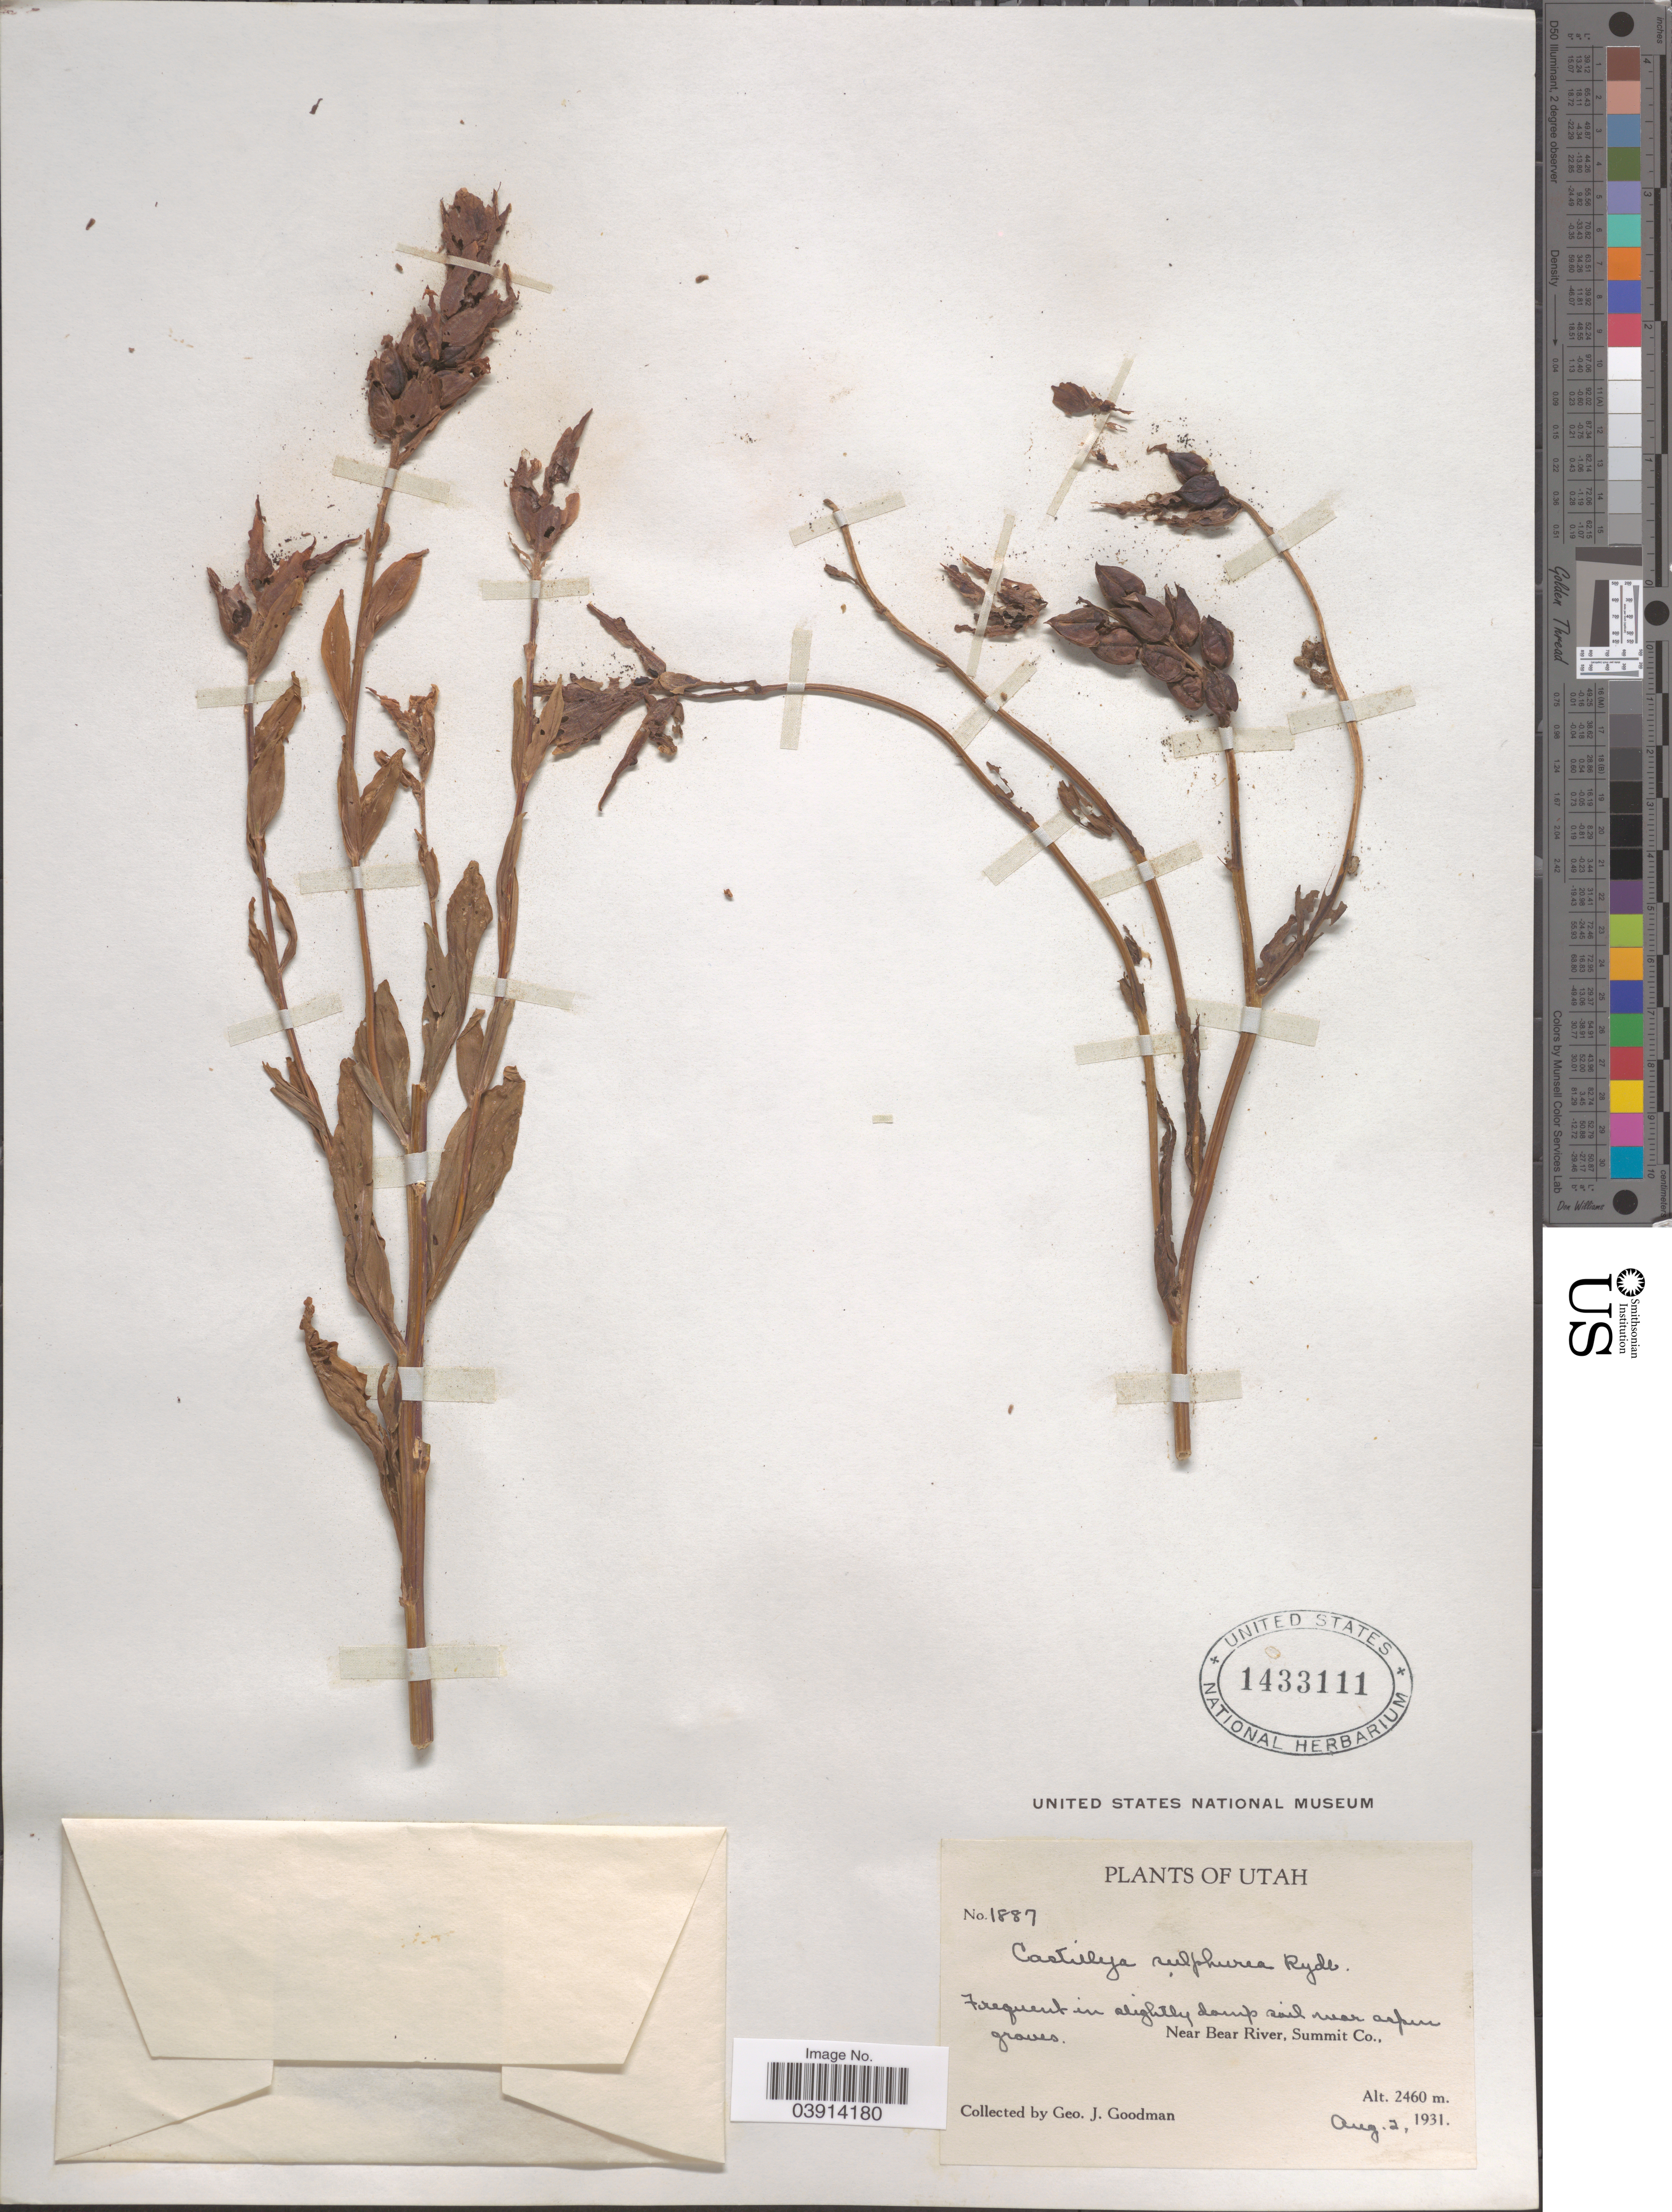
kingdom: Plantae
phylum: Tracheophyta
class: Magnoliopsida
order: Lamiales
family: Orobanchaceae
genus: Castilleja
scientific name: Castilleja septentrionalis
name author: Lindl.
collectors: G. J. Goodman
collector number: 1887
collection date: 1931-08-02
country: United States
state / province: Utah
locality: Near Bear River, Summit Co.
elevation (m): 2460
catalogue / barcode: US 1433111